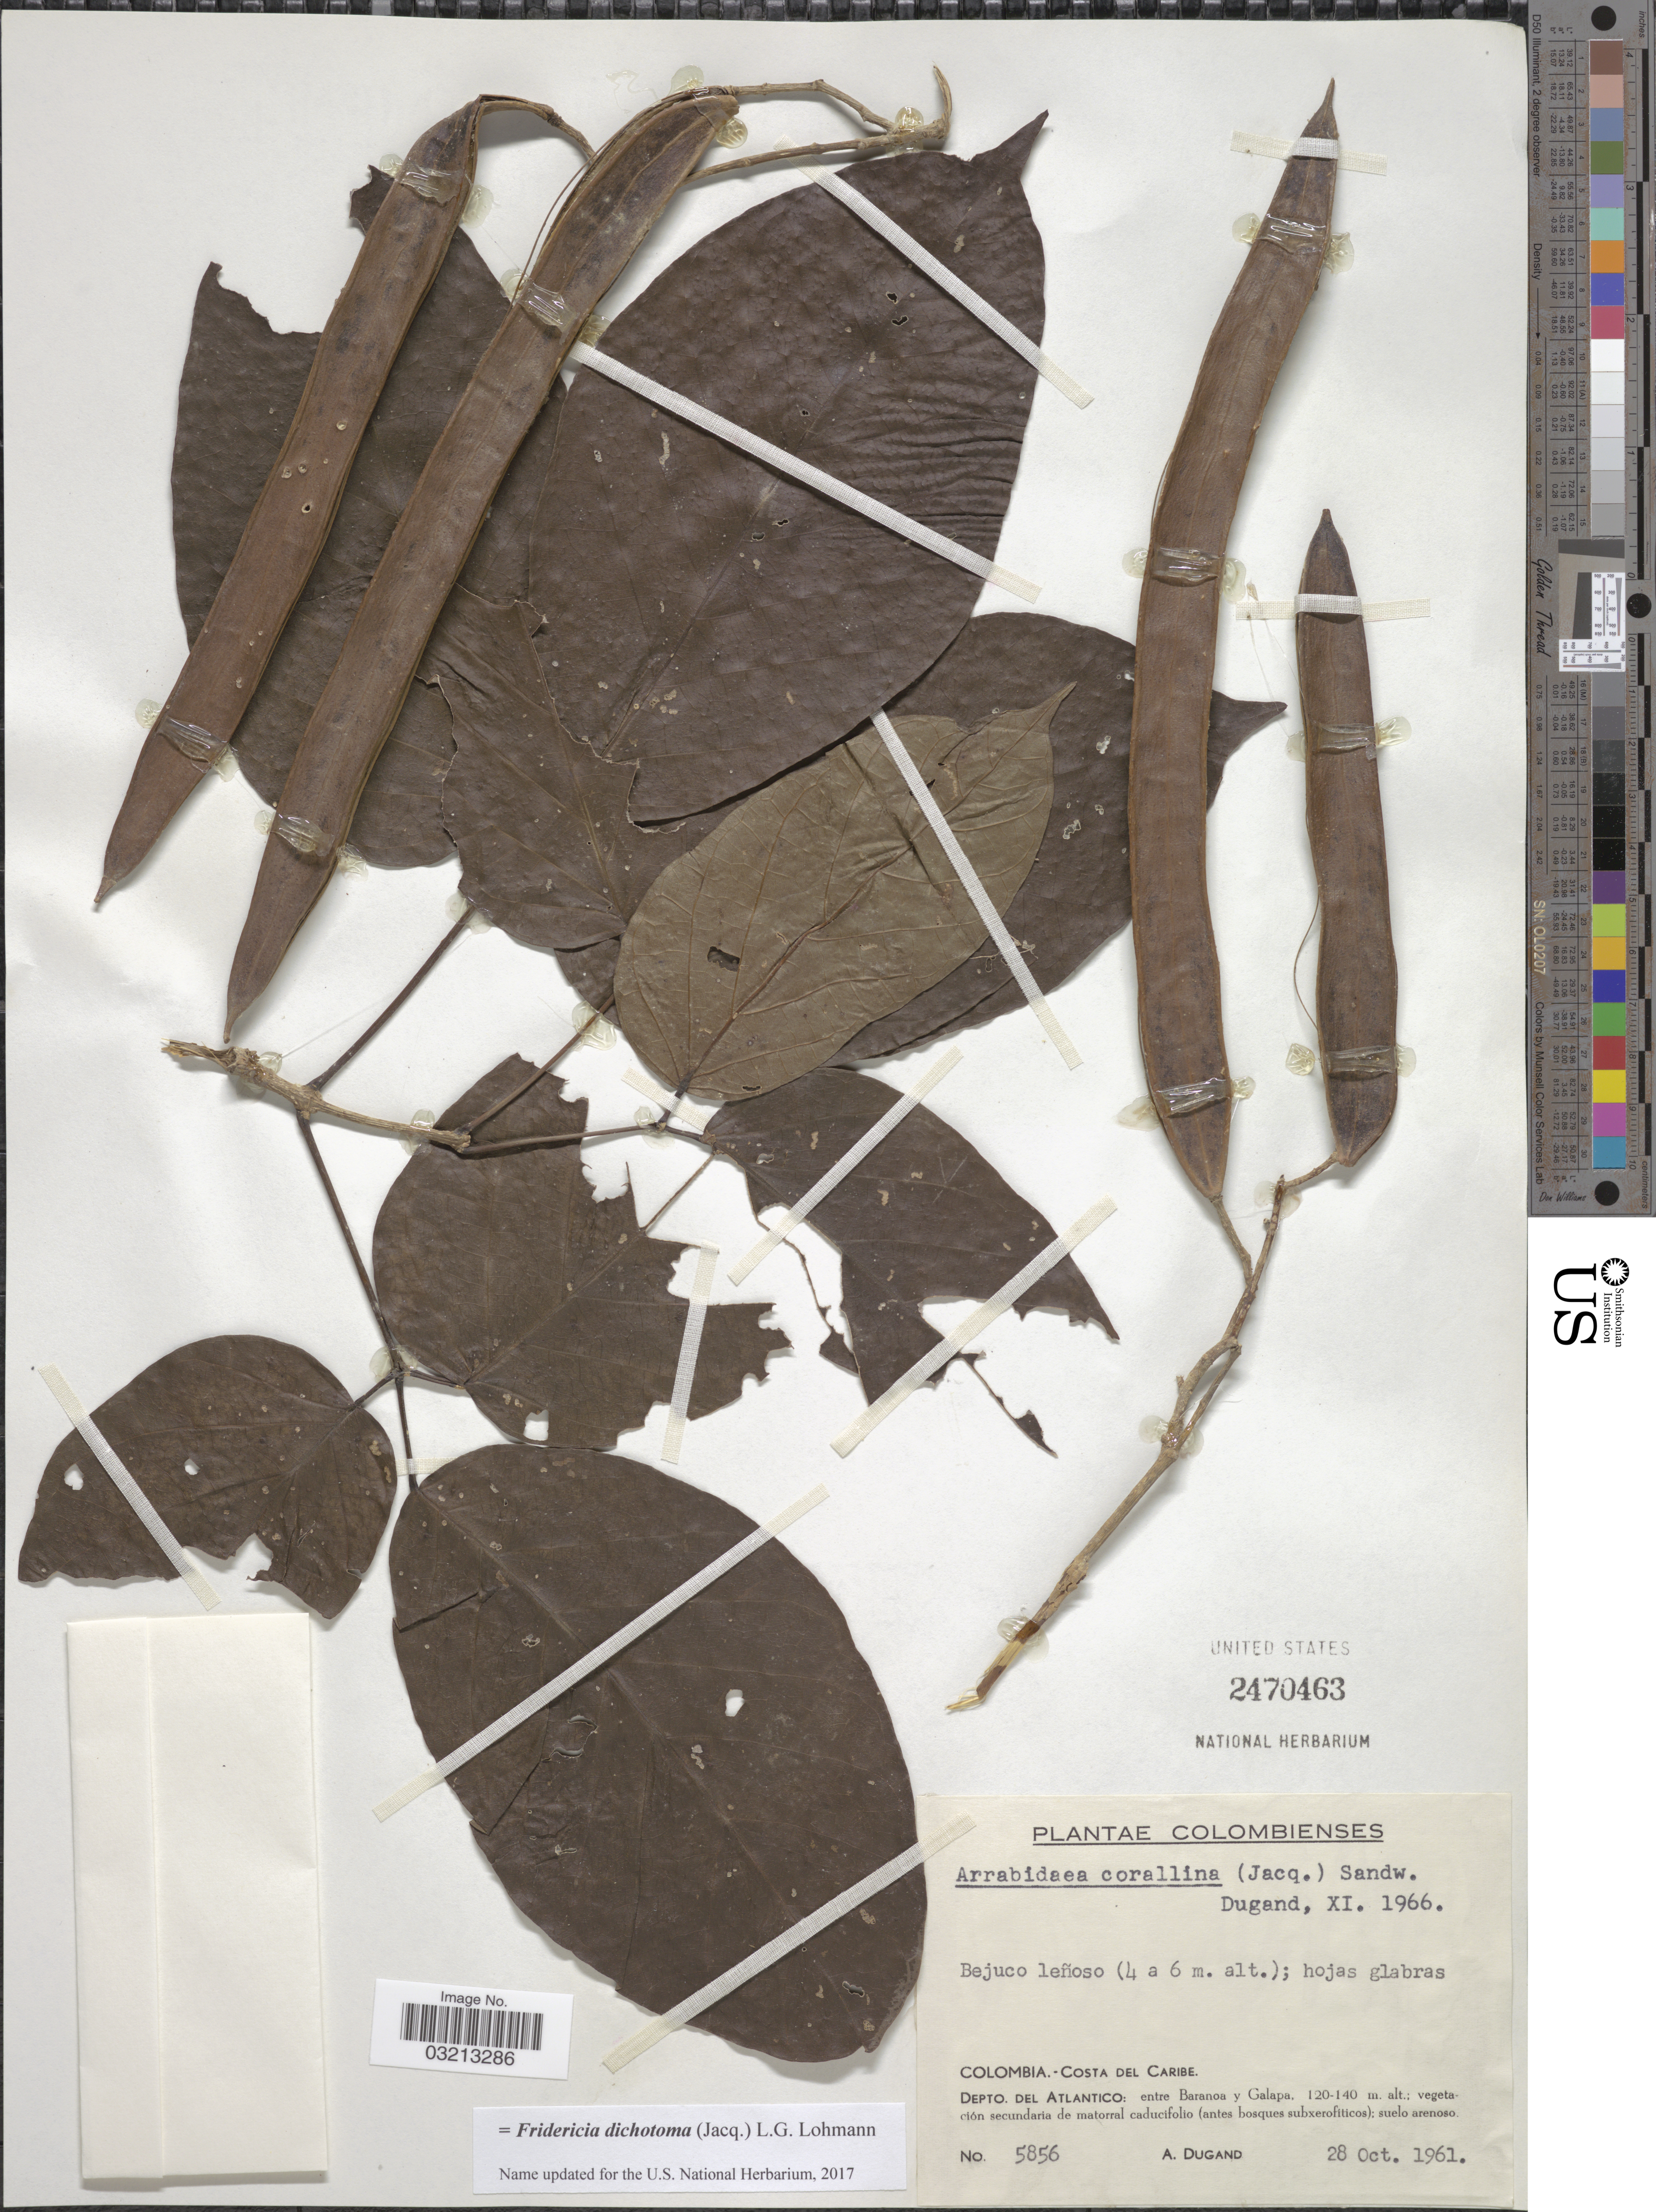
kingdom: Plantae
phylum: Tracheophyta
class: Magnoliopsida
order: Lamiales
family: Bignoniaceae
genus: Fridericia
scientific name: Fridericia dichotoma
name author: (Jacq.) L.G. Lohmann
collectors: A. Dugand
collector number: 5856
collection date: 1961-10-28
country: Colombia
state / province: Atlántico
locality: Costa del Caribe. Depto. del Atlantico: entre Baranoa y Galapa.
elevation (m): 120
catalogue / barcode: US 2470463